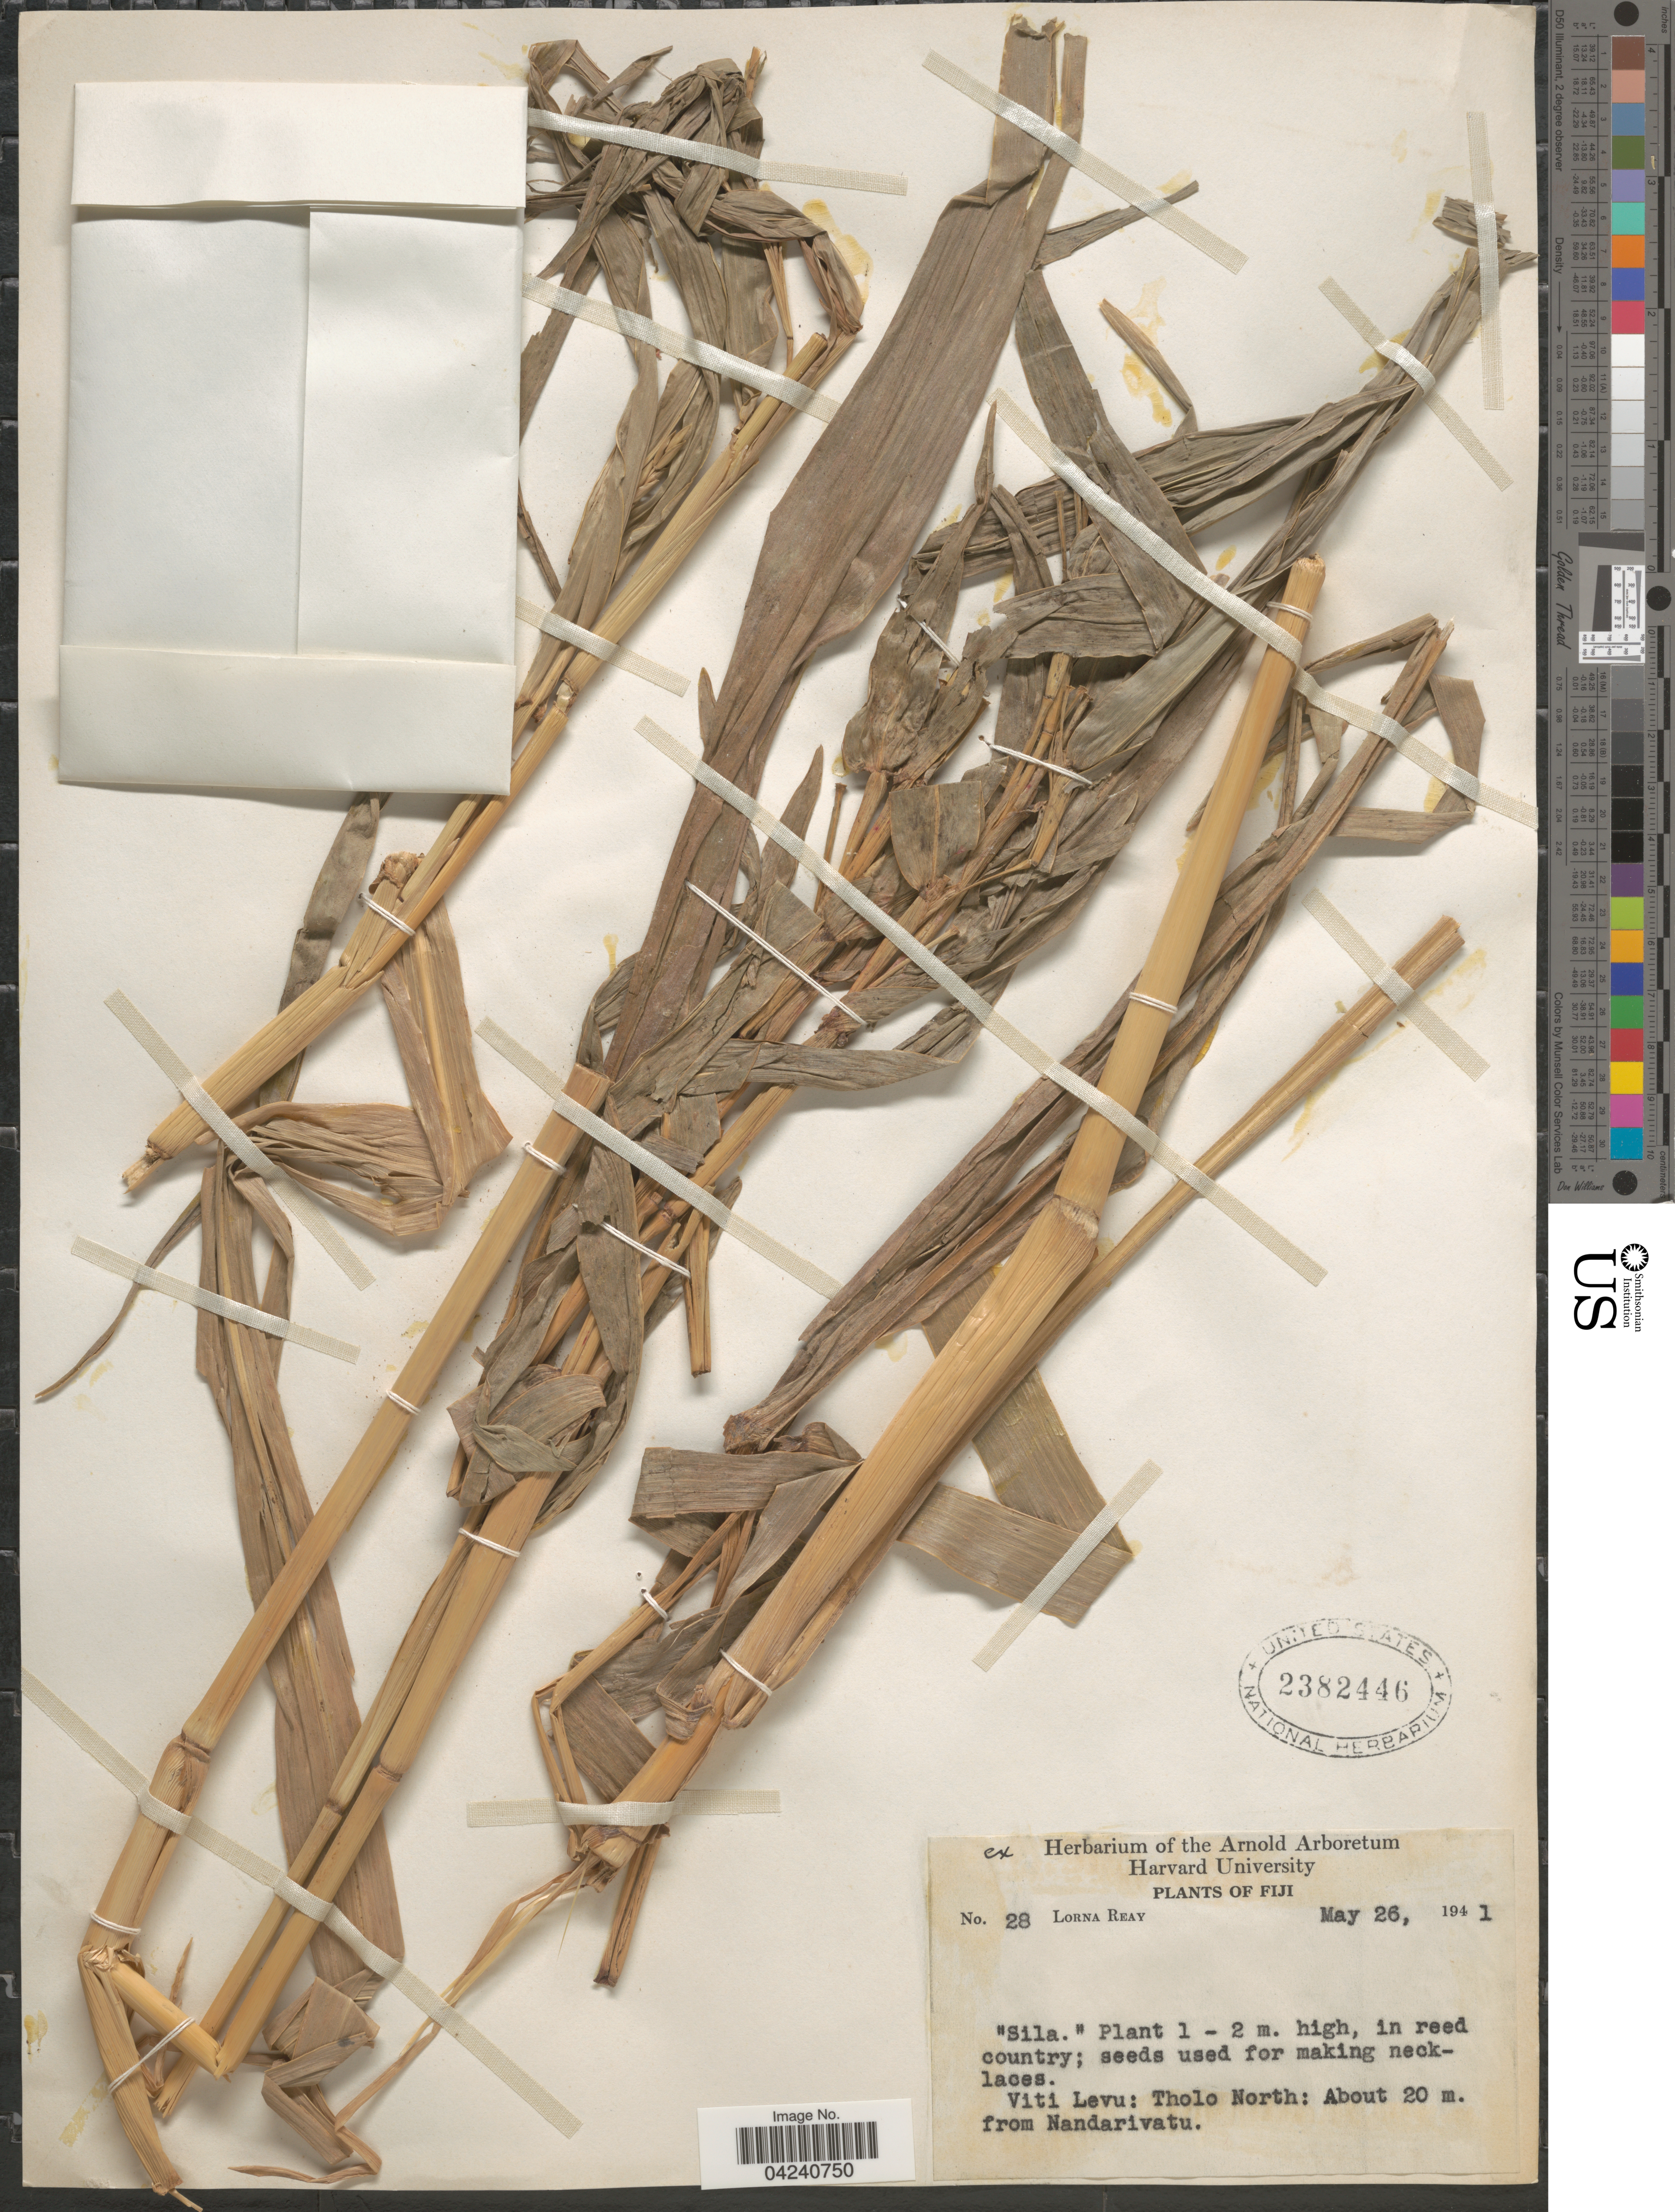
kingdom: Plantae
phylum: Tracheophyta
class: Liliopsida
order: Poales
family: Poaceae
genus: Coix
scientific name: Coix lacryma-jobi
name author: L.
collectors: L. Reay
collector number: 28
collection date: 1941-05-26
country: Fiji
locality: Viti Levu: Tholo North: About 20 m. from Nandarivatu.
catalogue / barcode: US 2382446